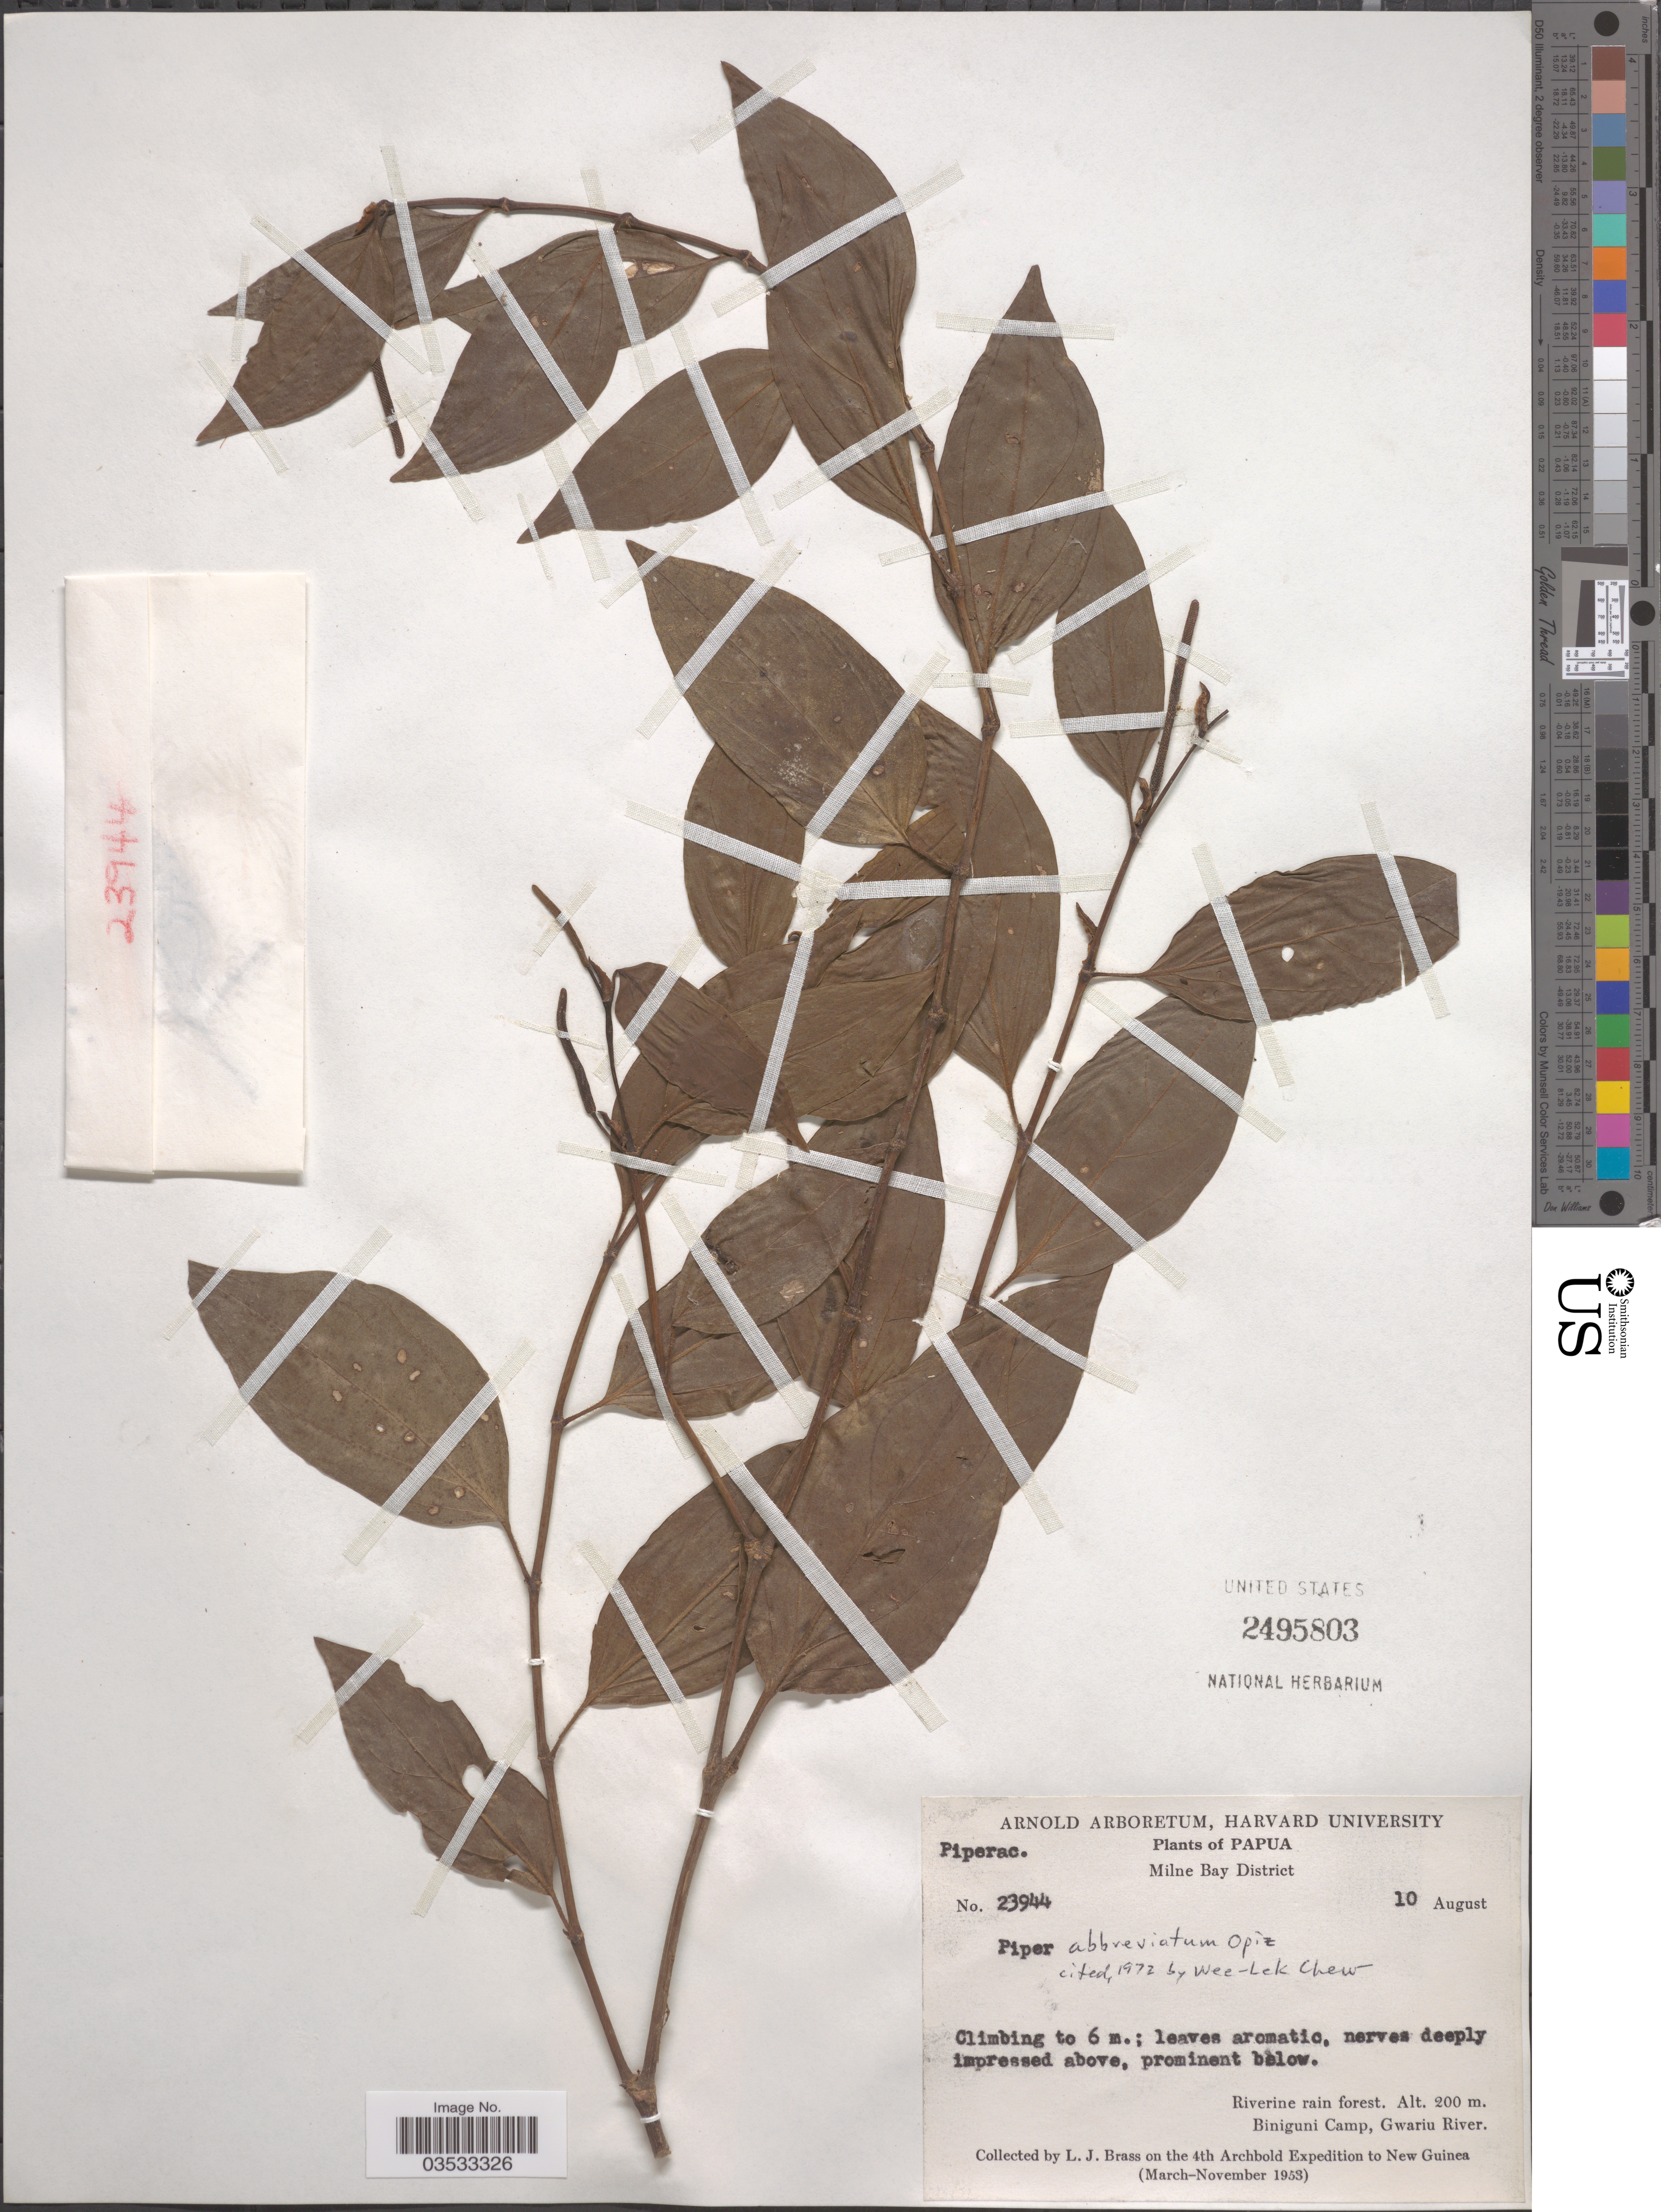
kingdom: Plantae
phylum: Tracheophyta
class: Magnoliopsida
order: Piperales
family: Piperaceae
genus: Piper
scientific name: Piper abbreviatum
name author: Opiz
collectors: L. J. Brass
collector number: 23944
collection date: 1953-08-10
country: Papua New Guinea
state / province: Milne Bay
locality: Milne Bay District. Riverine rain forest, Biniguni Camp, Gwariu River. New Guinea.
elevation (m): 200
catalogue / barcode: US 2495803